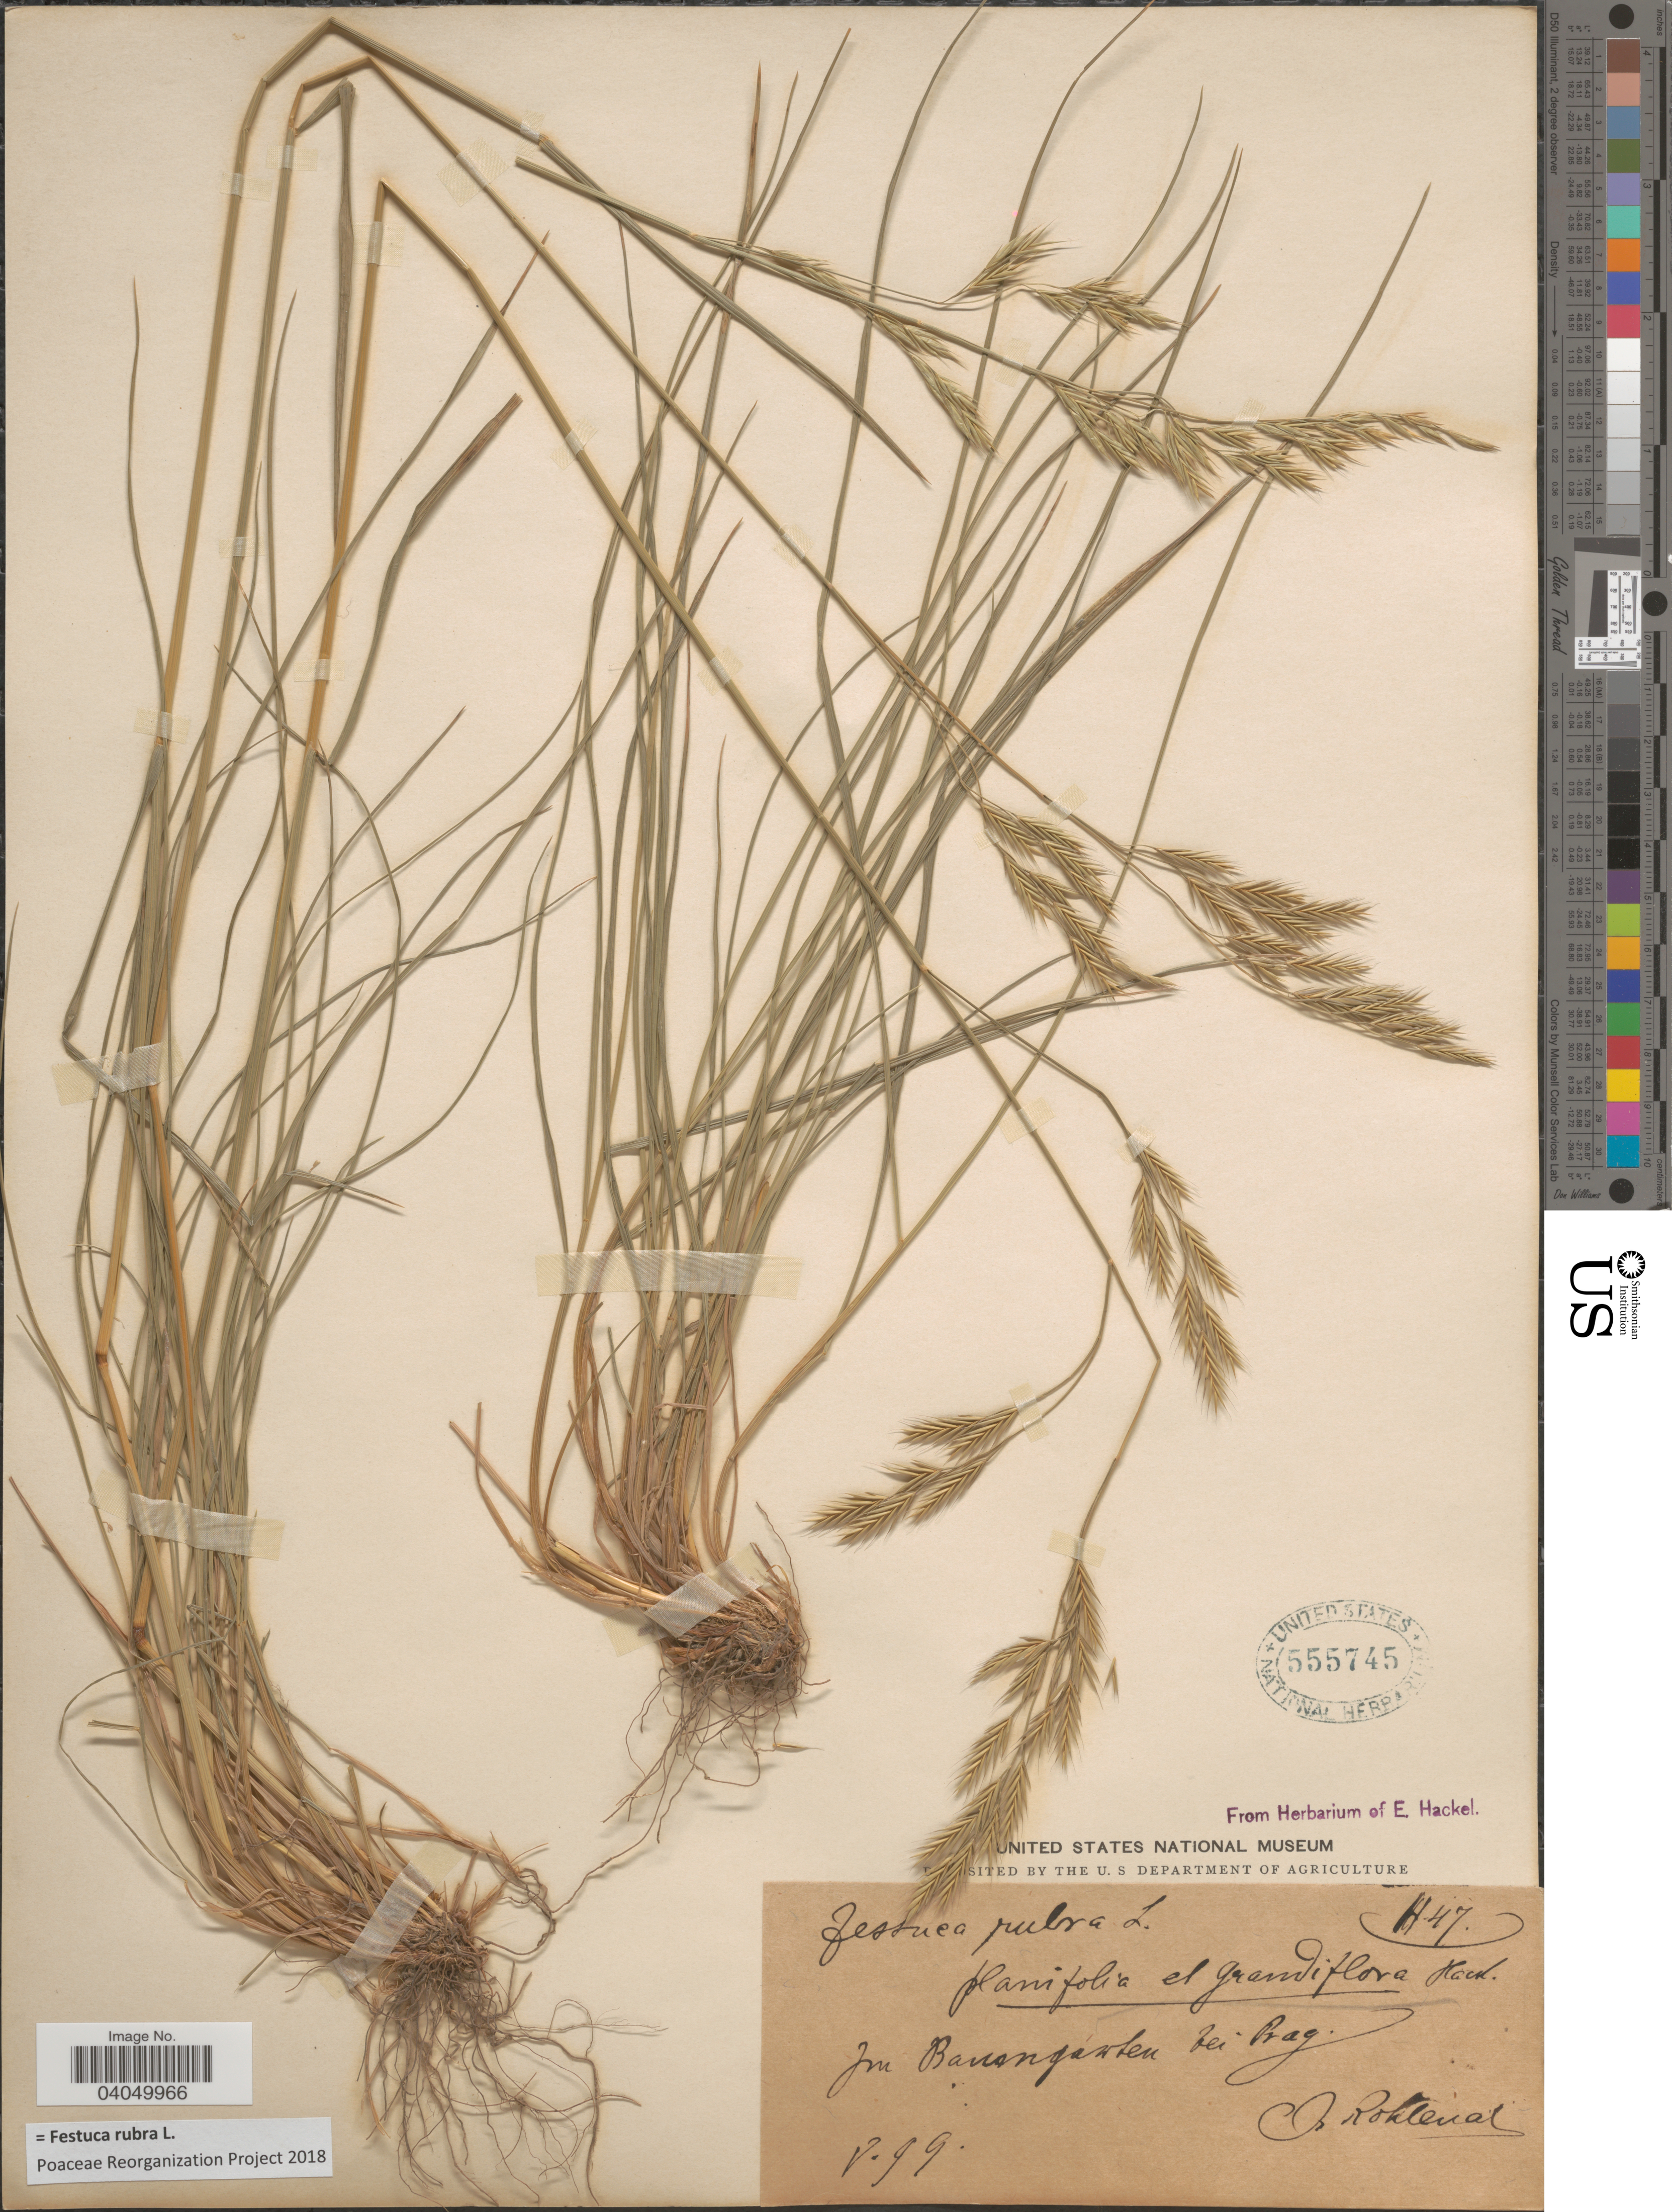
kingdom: Plantae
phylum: Tracheophyta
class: Liliopsida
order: Poales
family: Poaceae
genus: Festuca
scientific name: Festuca rubra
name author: L.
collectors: Rohlena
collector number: H47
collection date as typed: Transcribed d/m/y: /5/99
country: Czechia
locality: Im Baumgarten bei Prag.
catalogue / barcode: US 555745